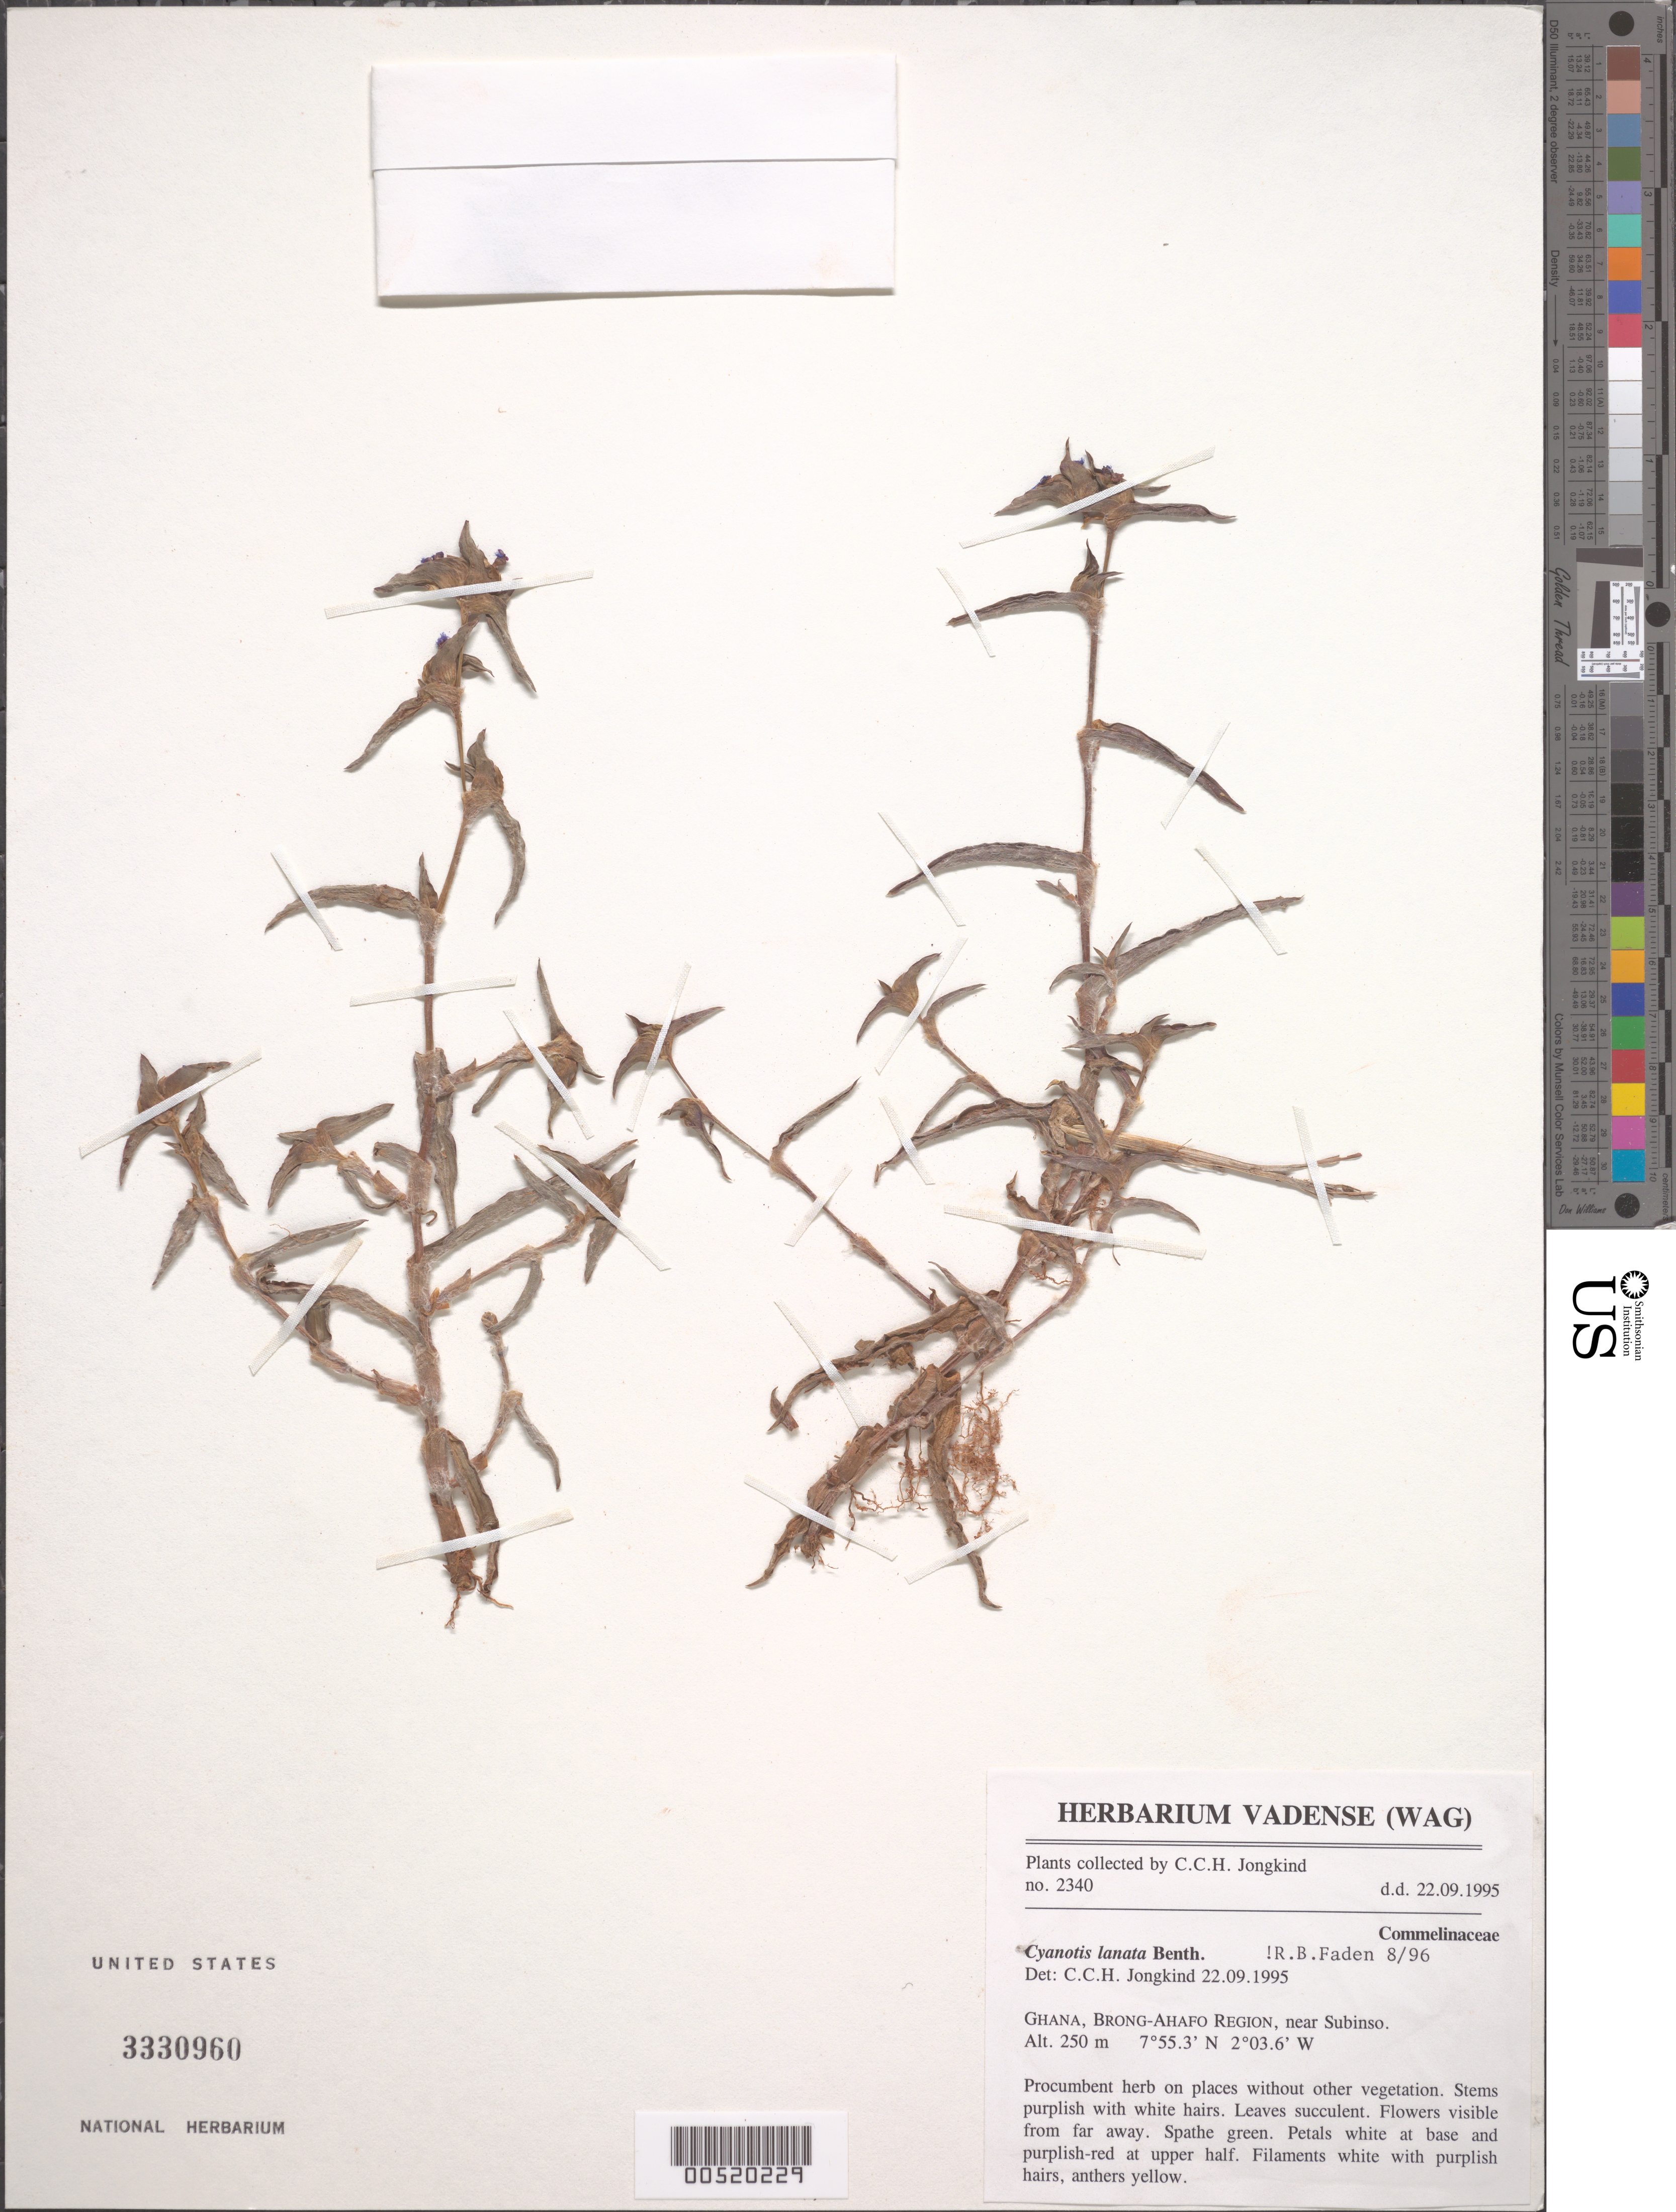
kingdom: Plantae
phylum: Tracheophyta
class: Liliopsida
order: Commelinales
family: Commelinaceae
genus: Cyanotis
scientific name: Cyanotis lanata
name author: Benth.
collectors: C. C. Jongkind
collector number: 2340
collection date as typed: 22 Sep 1995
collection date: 1995-09-22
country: Ghana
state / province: Brong-ahafo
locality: Near subinso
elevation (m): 250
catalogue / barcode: US 3330960